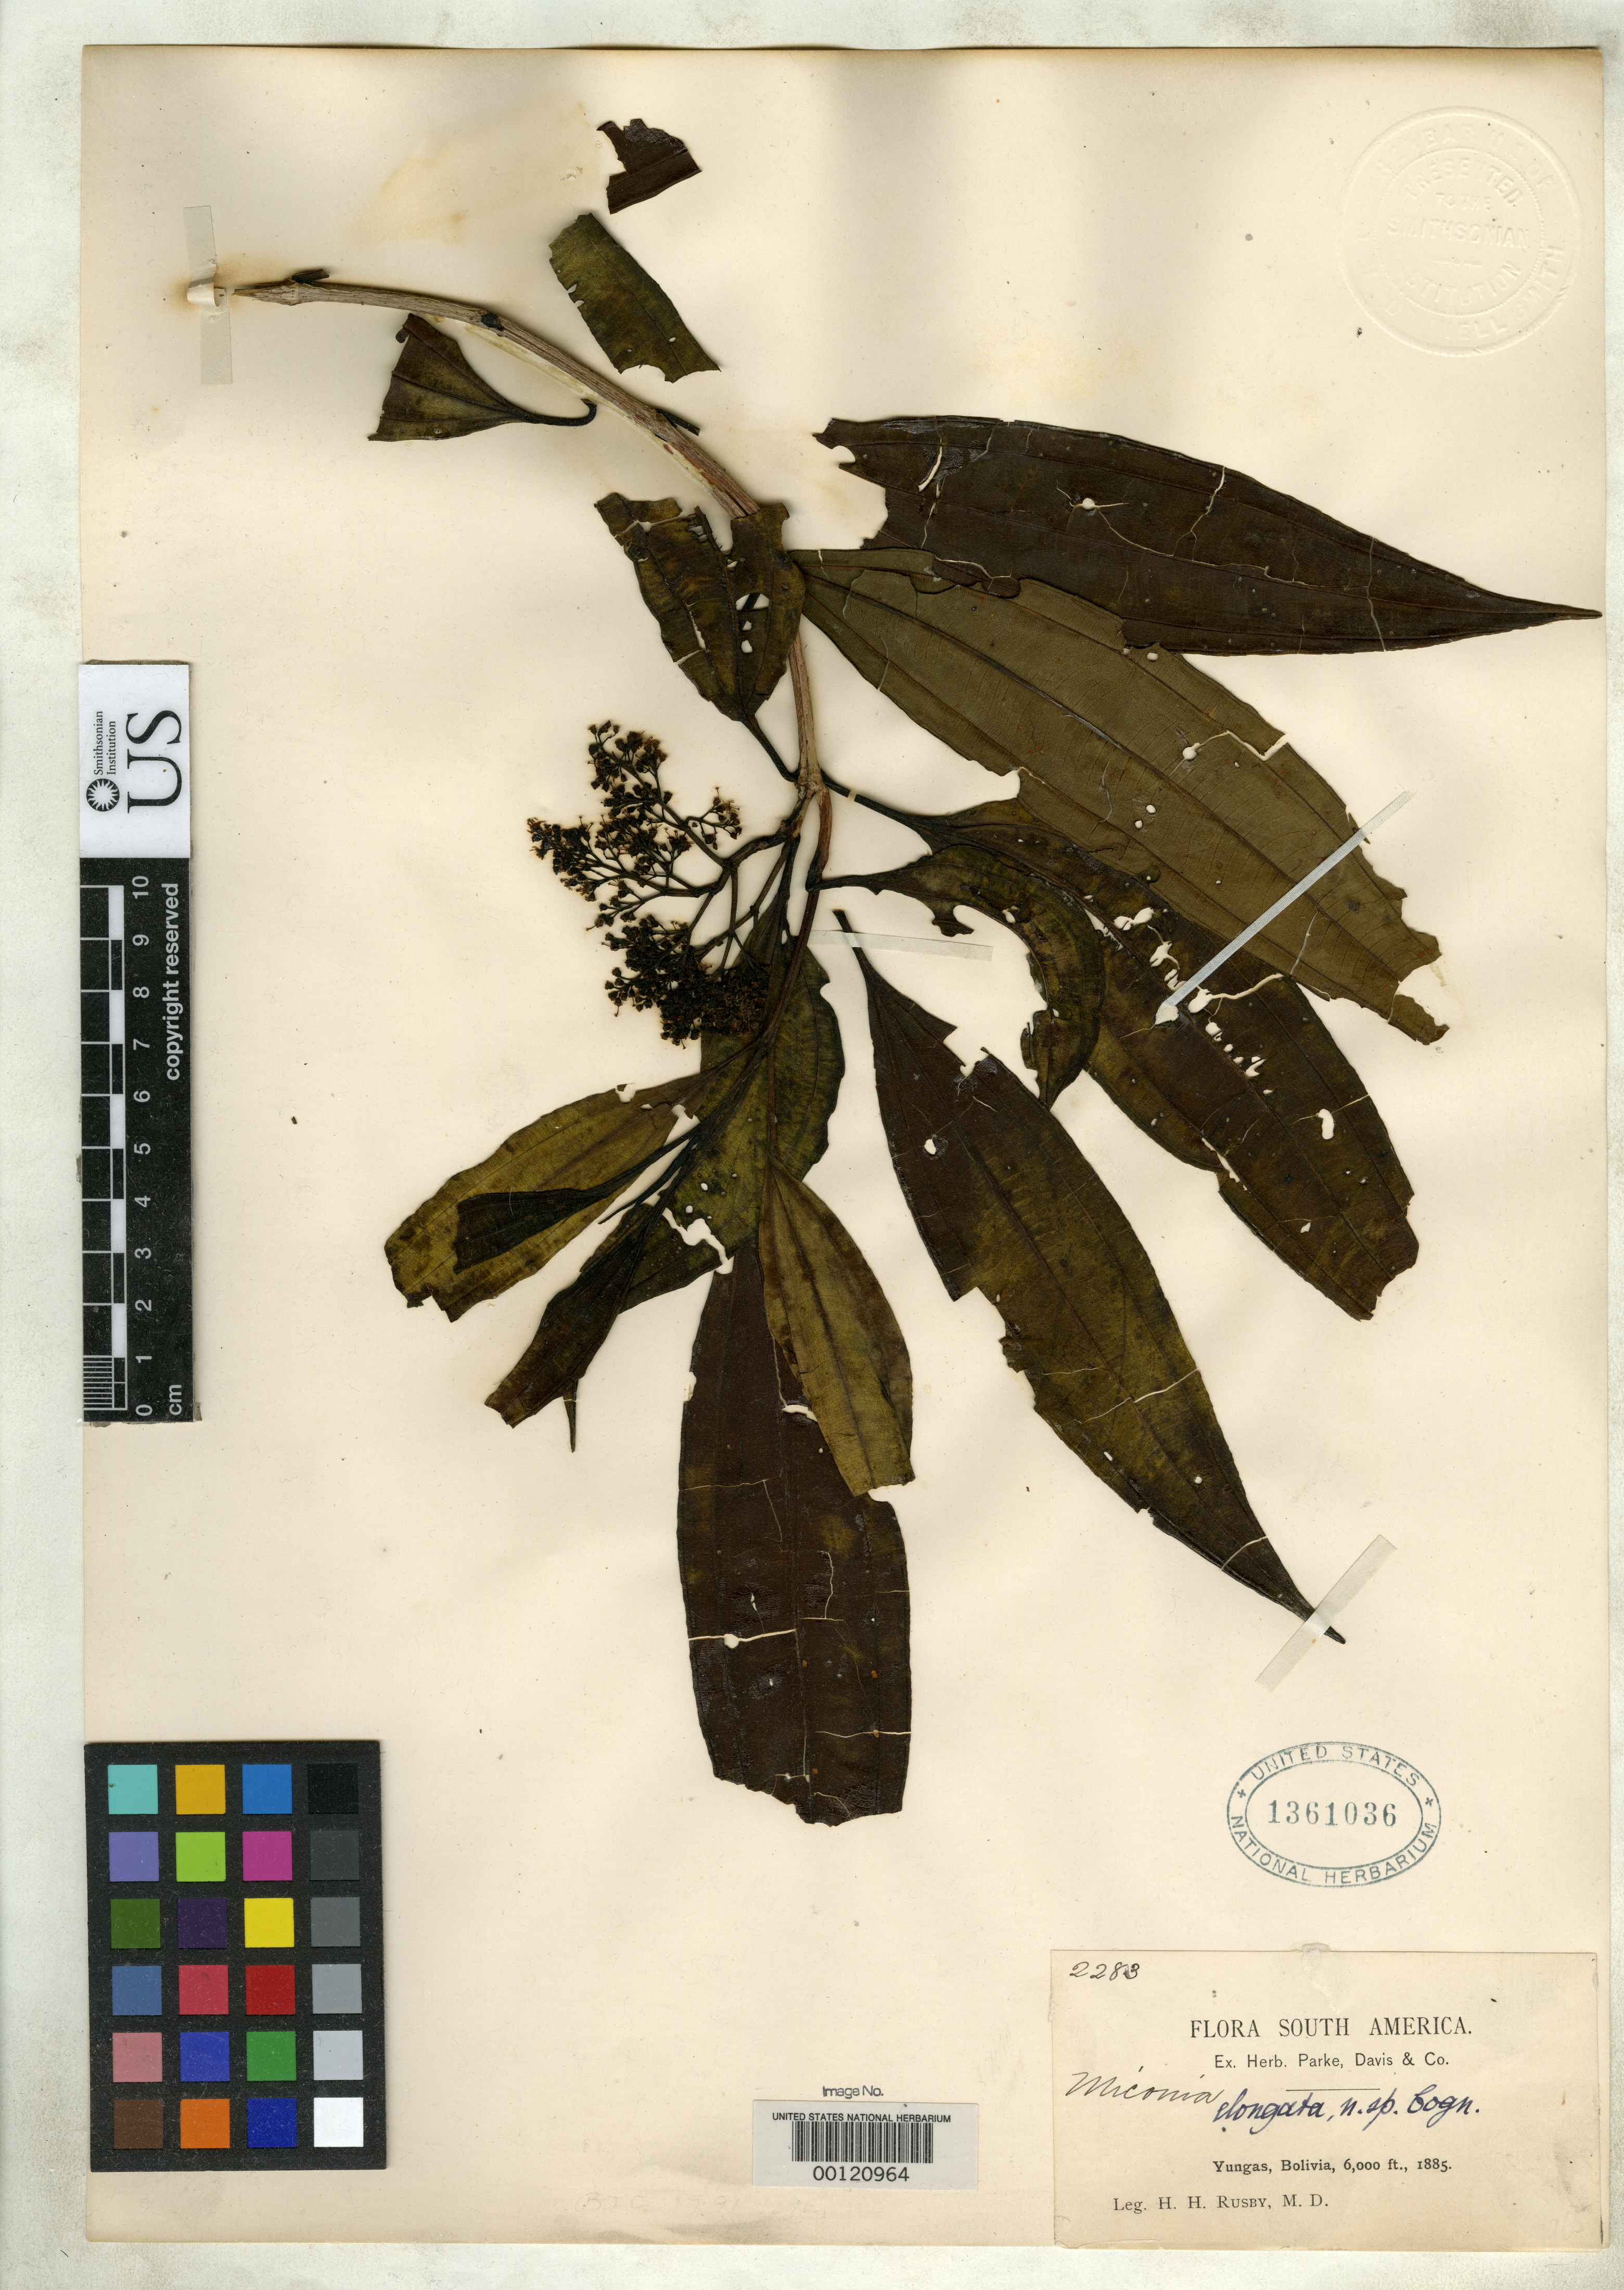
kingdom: Plantae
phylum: Tracheophyta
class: Magnoliopsida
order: Myrtales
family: Melastomataceae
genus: Miconia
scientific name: Miconia elongata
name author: Cogn.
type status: Isotype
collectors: H. H. Rusby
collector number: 2283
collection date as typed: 1885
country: Bolivia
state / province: La Paz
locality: Yungas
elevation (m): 1829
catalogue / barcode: US 1361036